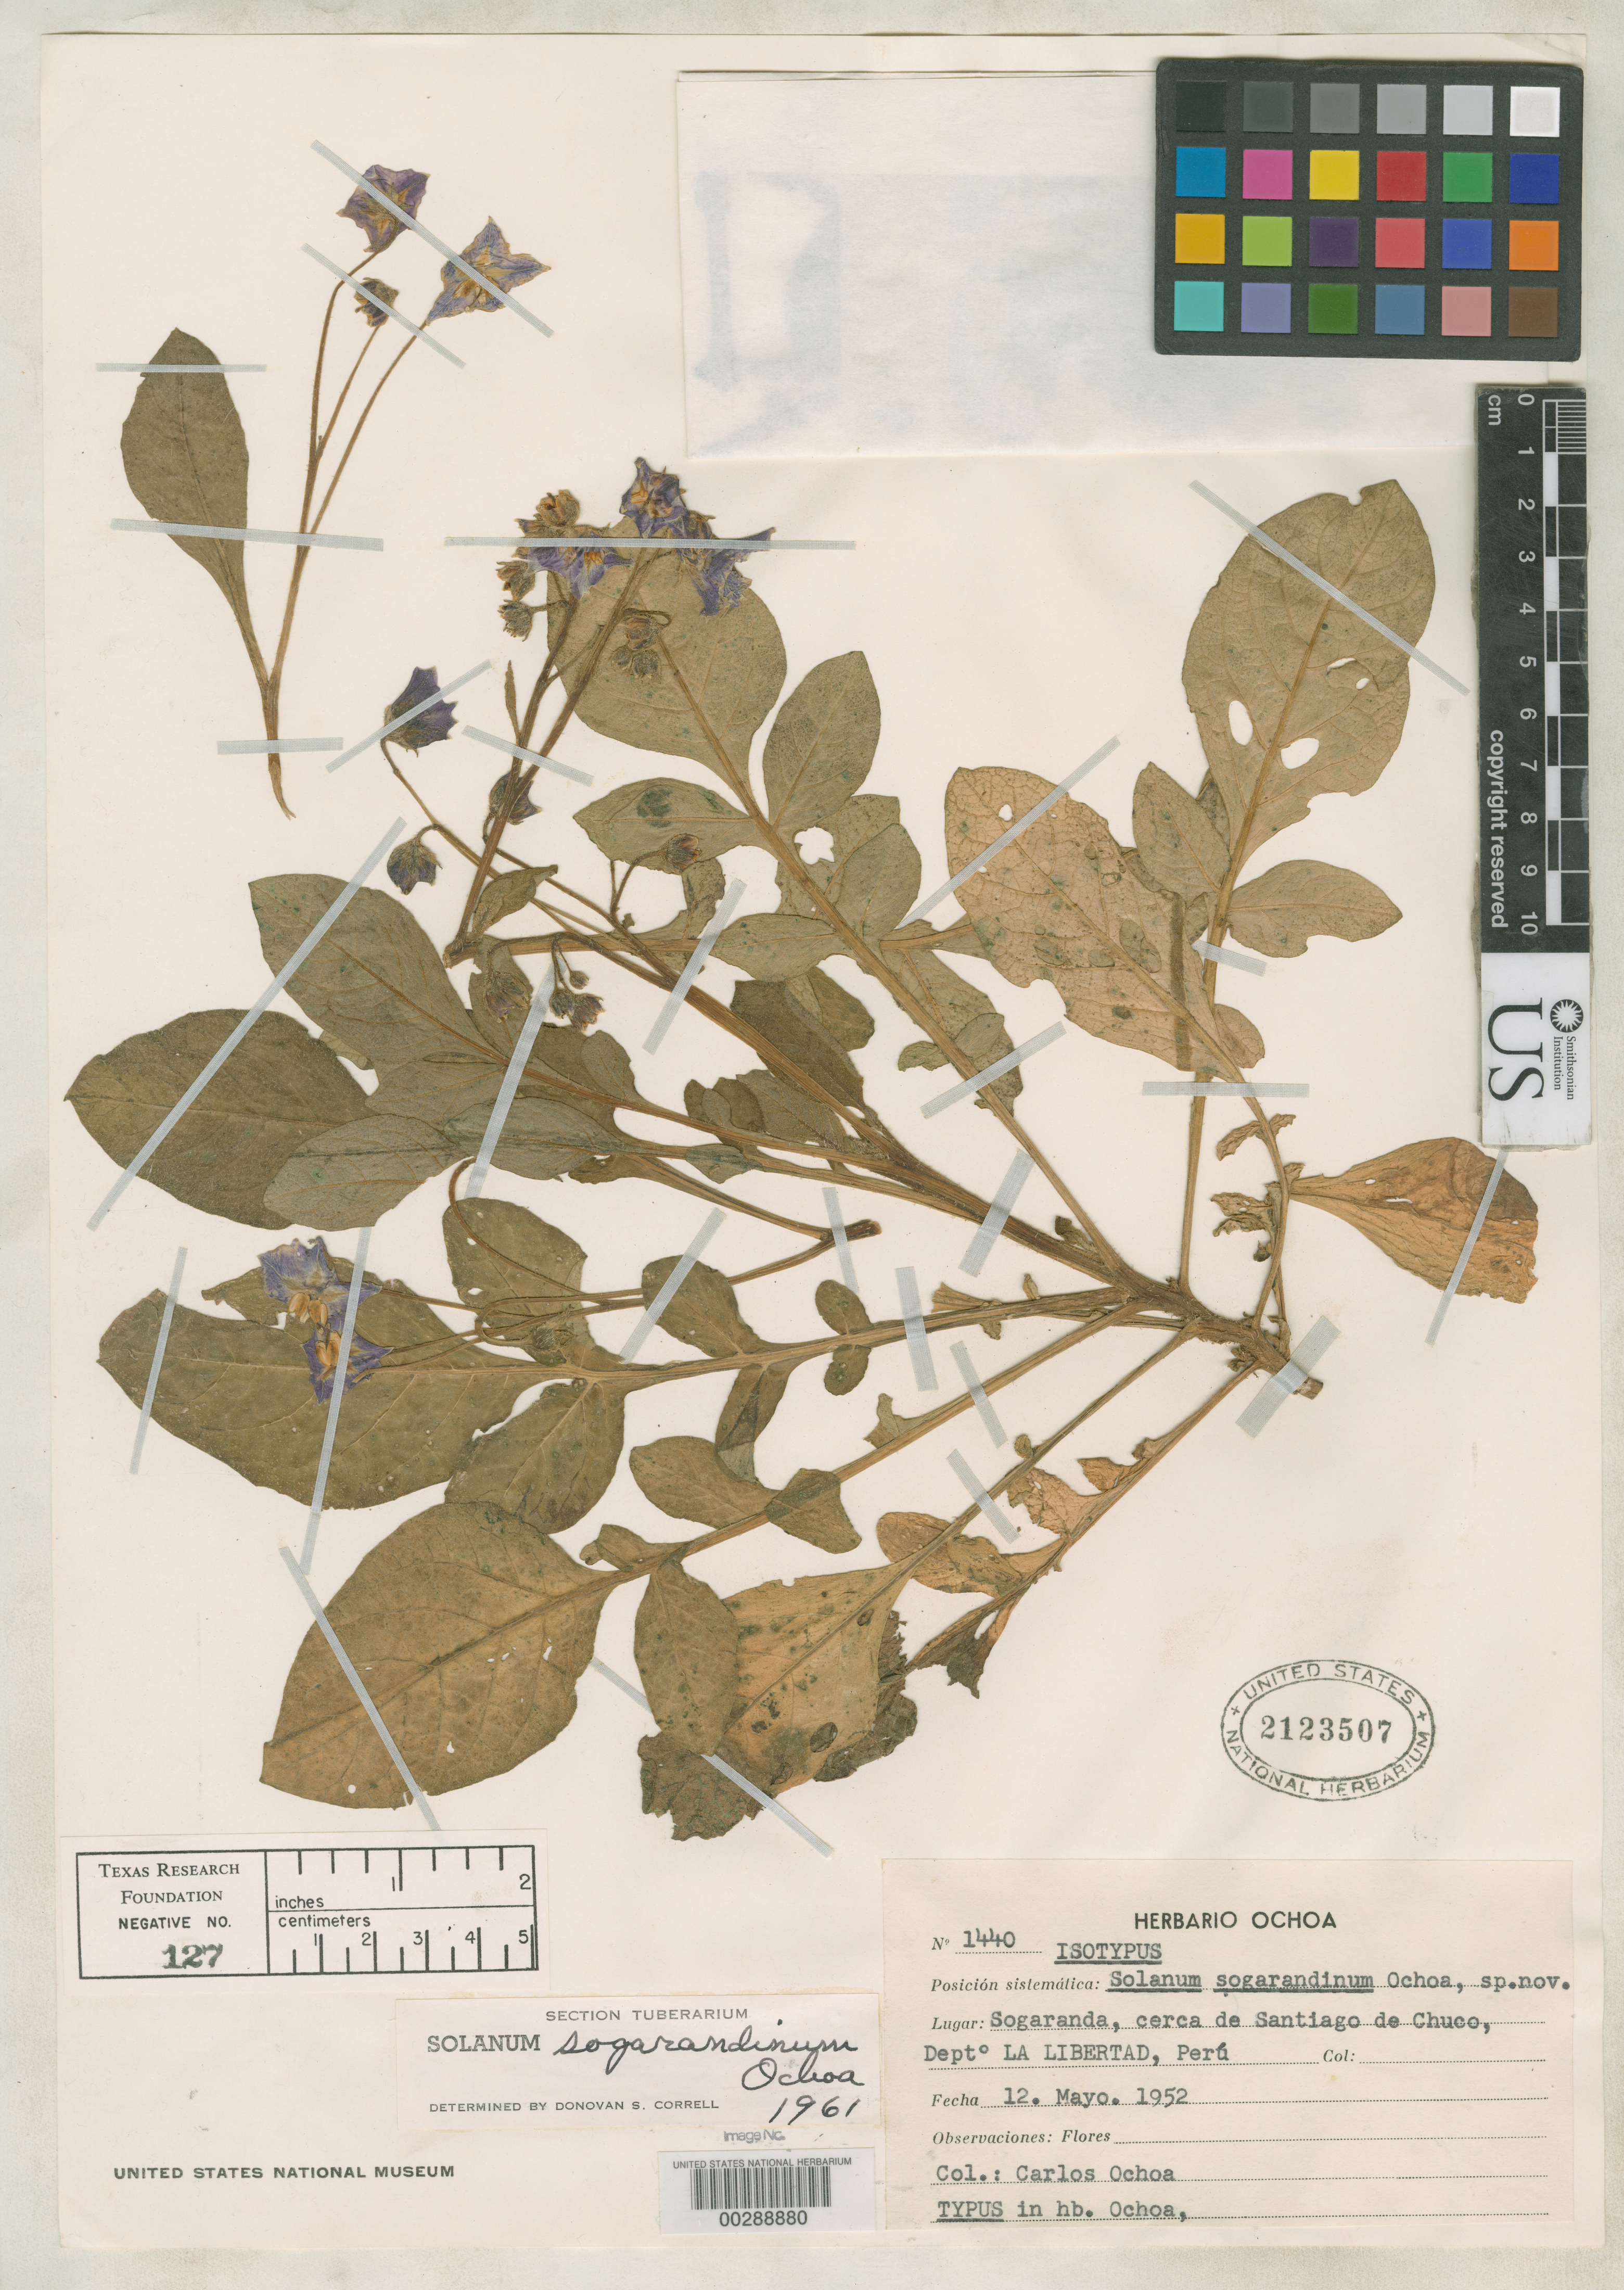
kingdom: Plantae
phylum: Tracheophyta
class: Magnoliopsida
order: Solanales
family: Solanaceae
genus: Solanum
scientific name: Solanum sogarandinum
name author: Ochoa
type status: Isotype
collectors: C. M. Ochoa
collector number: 1440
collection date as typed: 12 May 1952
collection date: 1952-05-12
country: Peru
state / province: La Libertad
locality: Sogaranda, near Santiago de Chuco.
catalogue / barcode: US 2123507